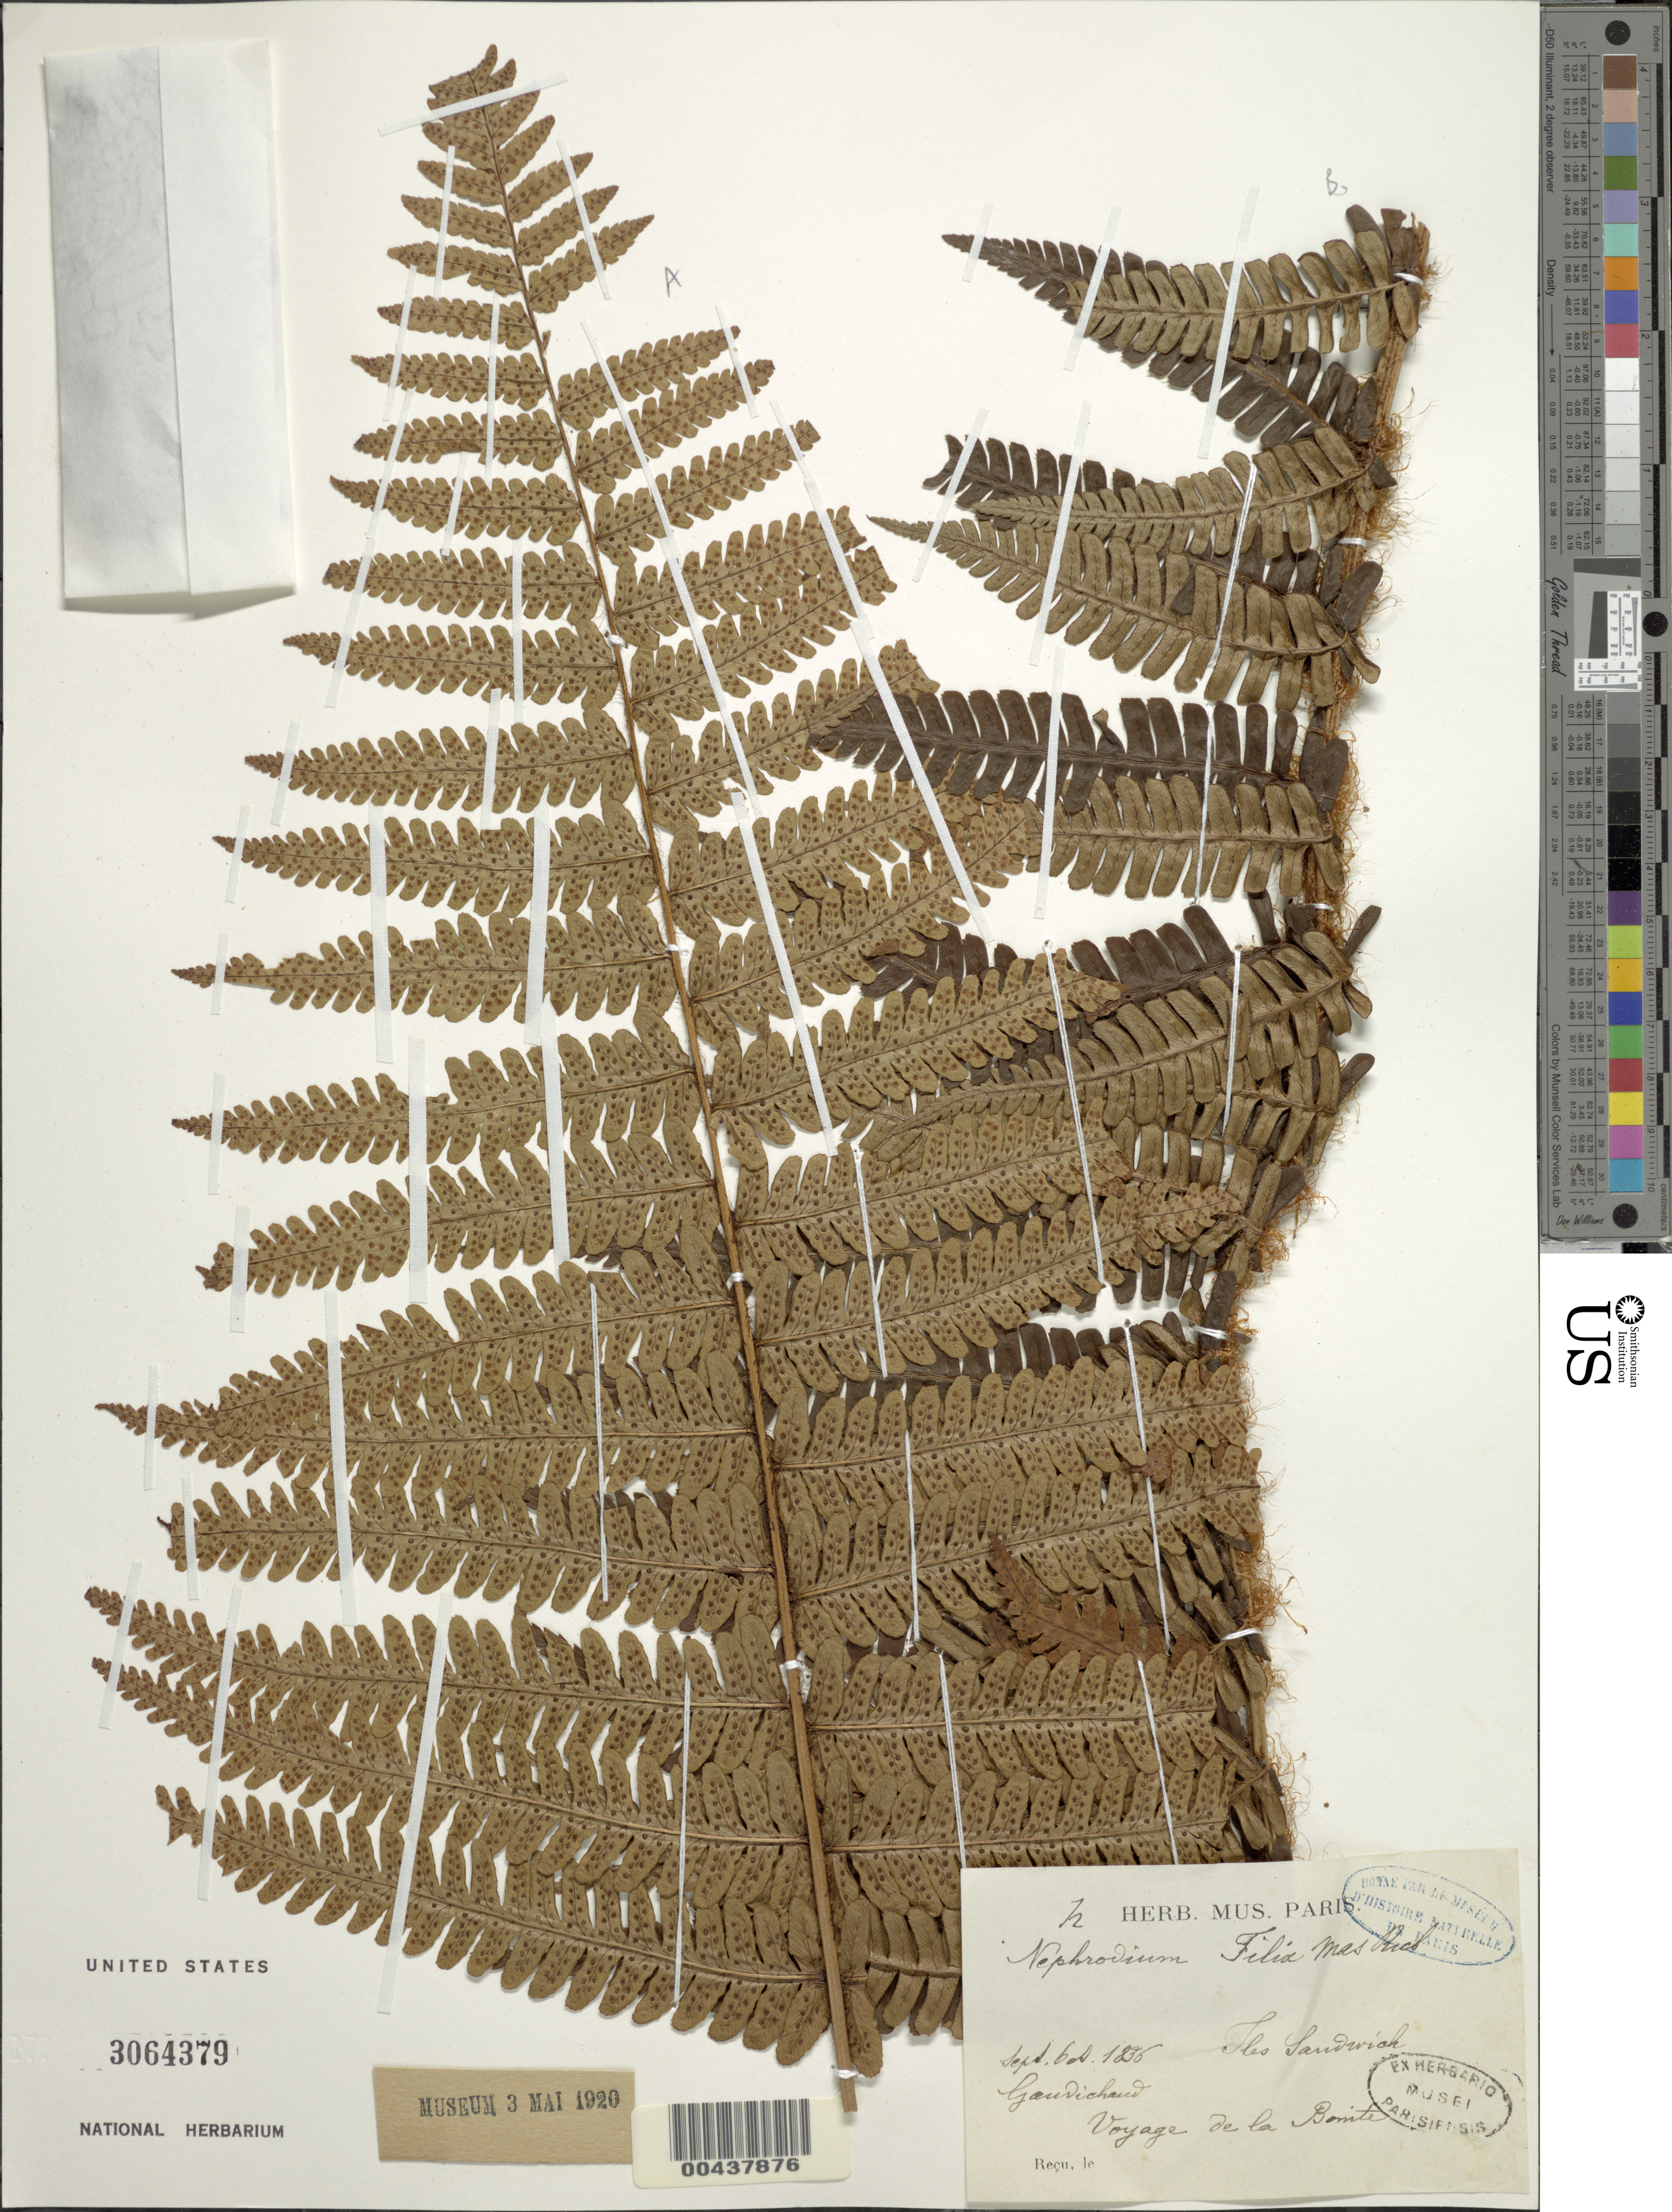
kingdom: Plantae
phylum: Tracheophyta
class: Polypodiopsida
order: Polypodiales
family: Dryopteridaceae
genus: Dryopteris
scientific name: Dryopteris wallichiana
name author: (Spreng.) Hyl.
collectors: ex herb. Paris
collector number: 72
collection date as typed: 6 Sep 1836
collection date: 1836-09-06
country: United States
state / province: Hawaii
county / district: Kauai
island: Kaua'i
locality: Iles Sandwich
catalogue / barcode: US 3064379